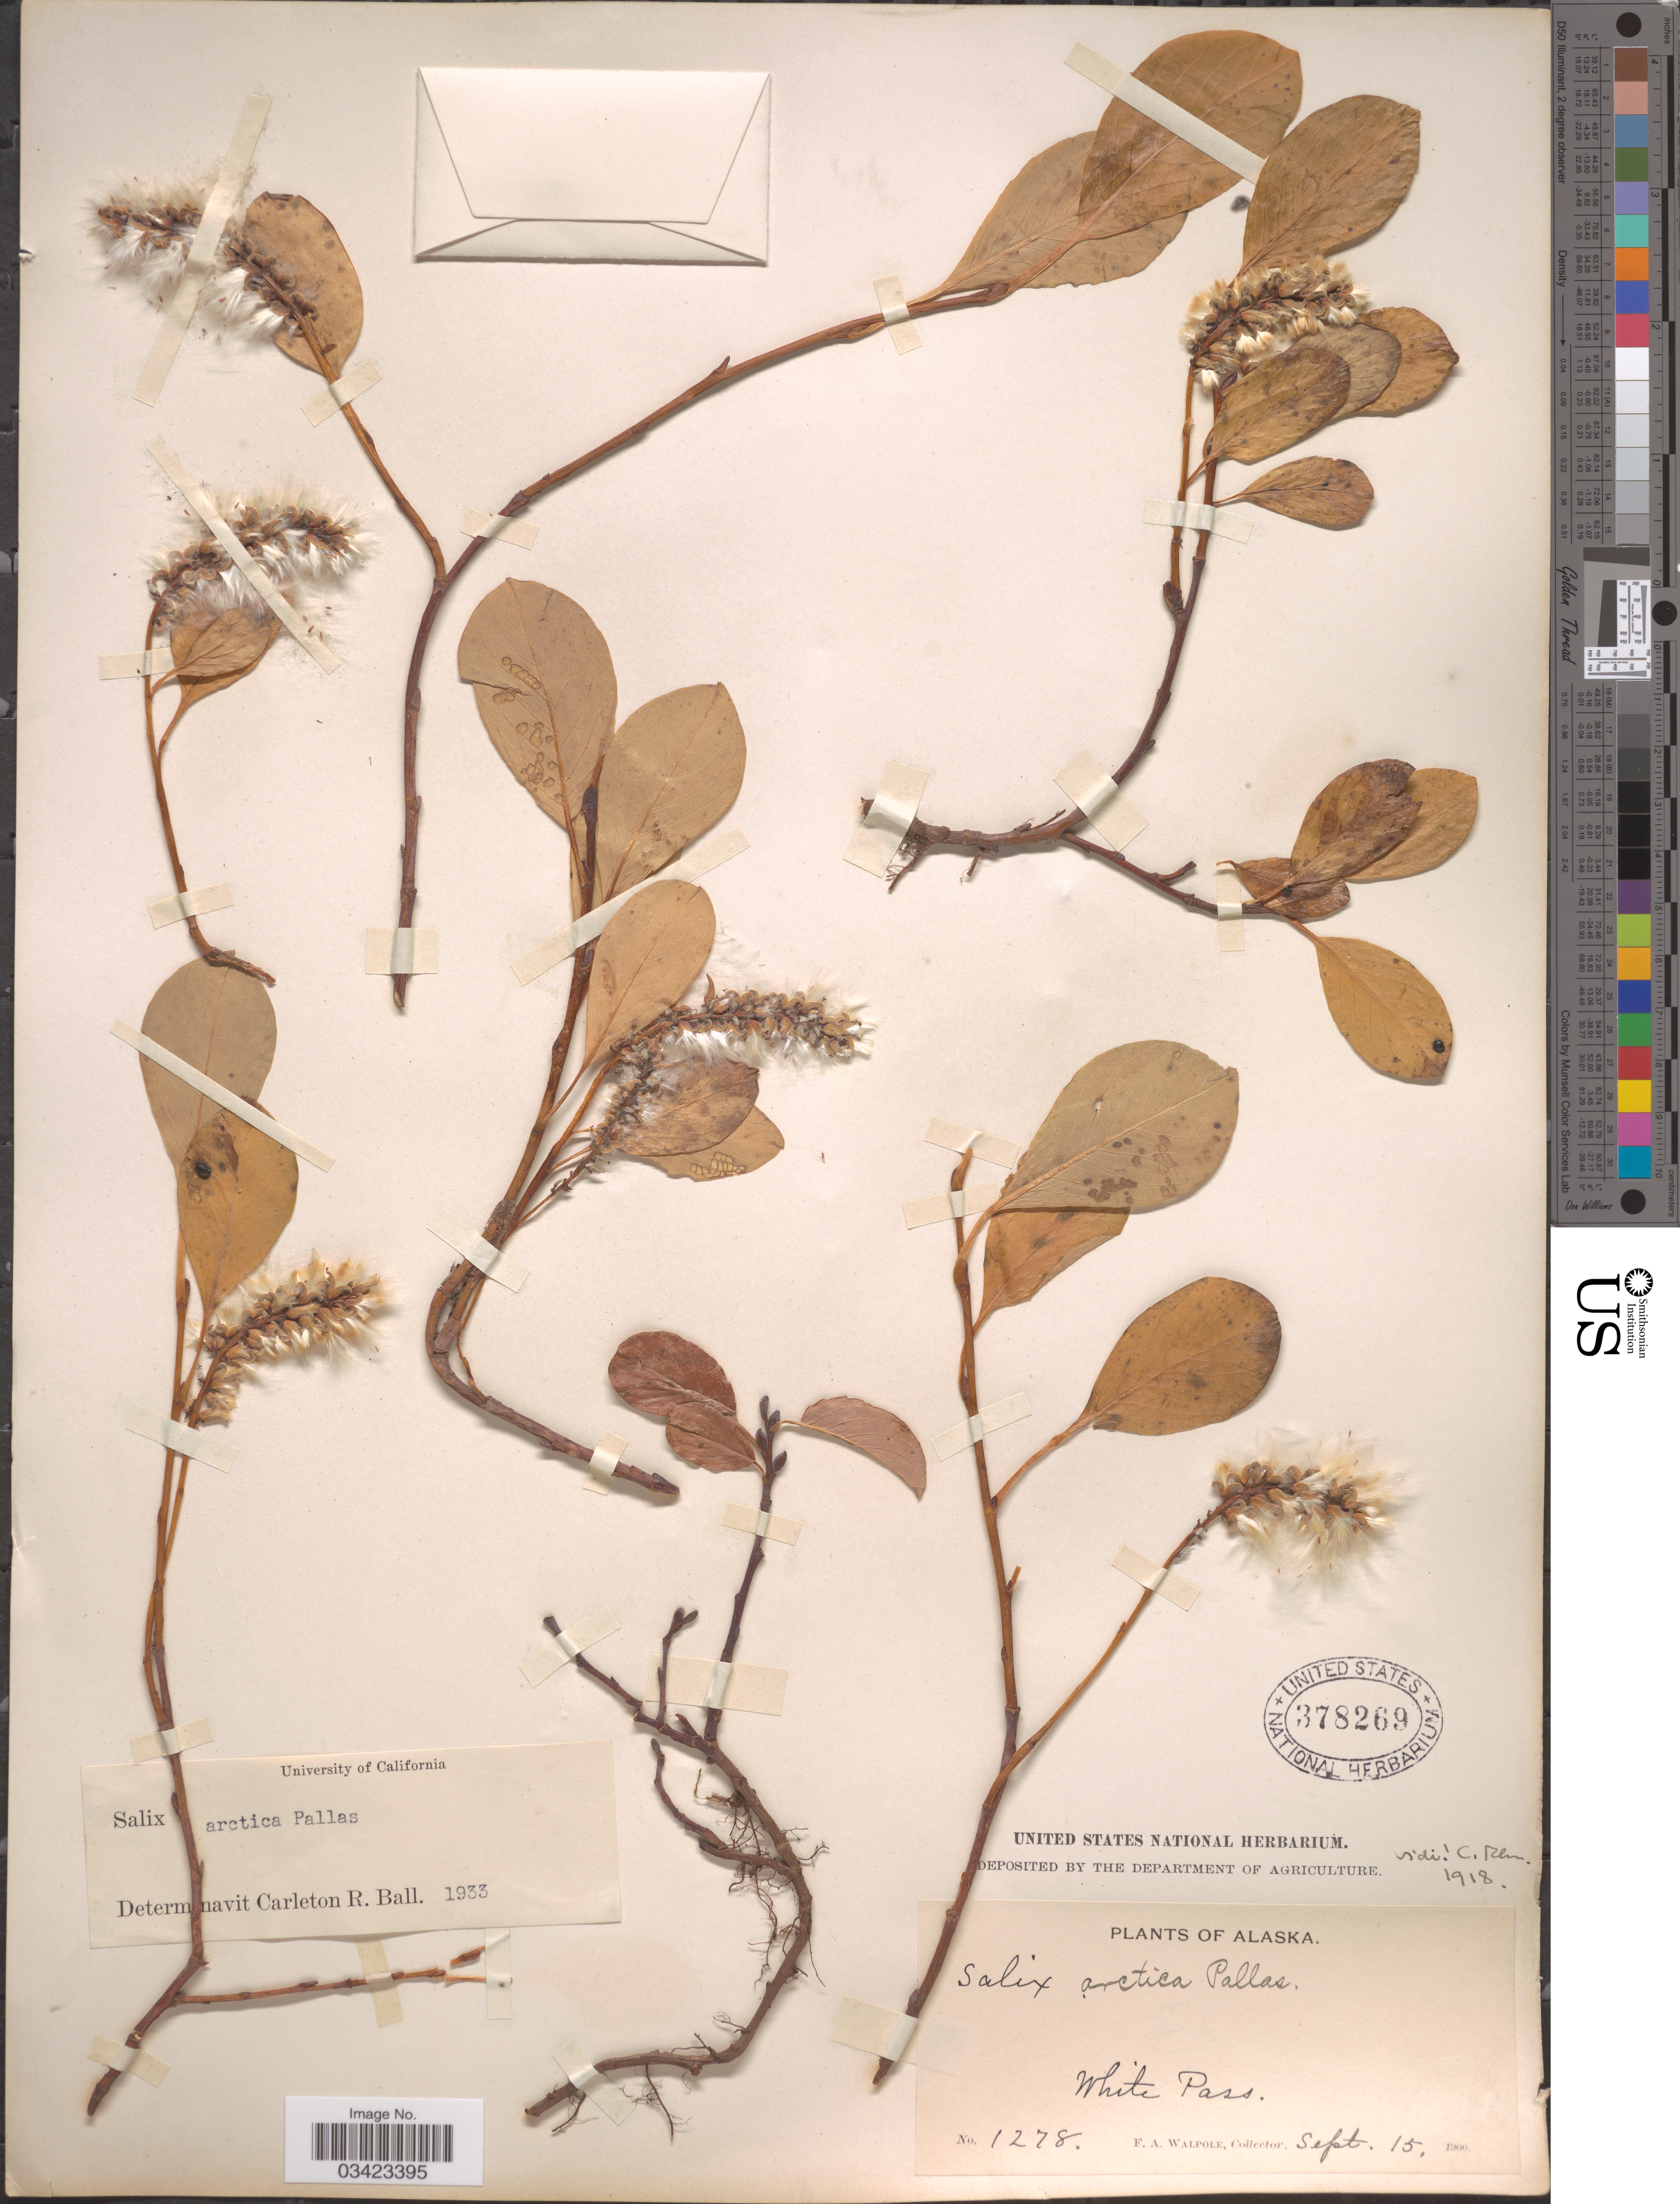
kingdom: Plantae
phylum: Tracheophyta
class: Magnoliopsida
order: Malpighiales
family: Salicaceae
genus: Salix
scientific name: Salix arctica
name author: Pall.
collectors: F. Walpole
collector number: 1278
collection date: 1900-09-15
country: United States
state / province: Alaska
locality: White Pass.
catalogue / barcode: US 378269